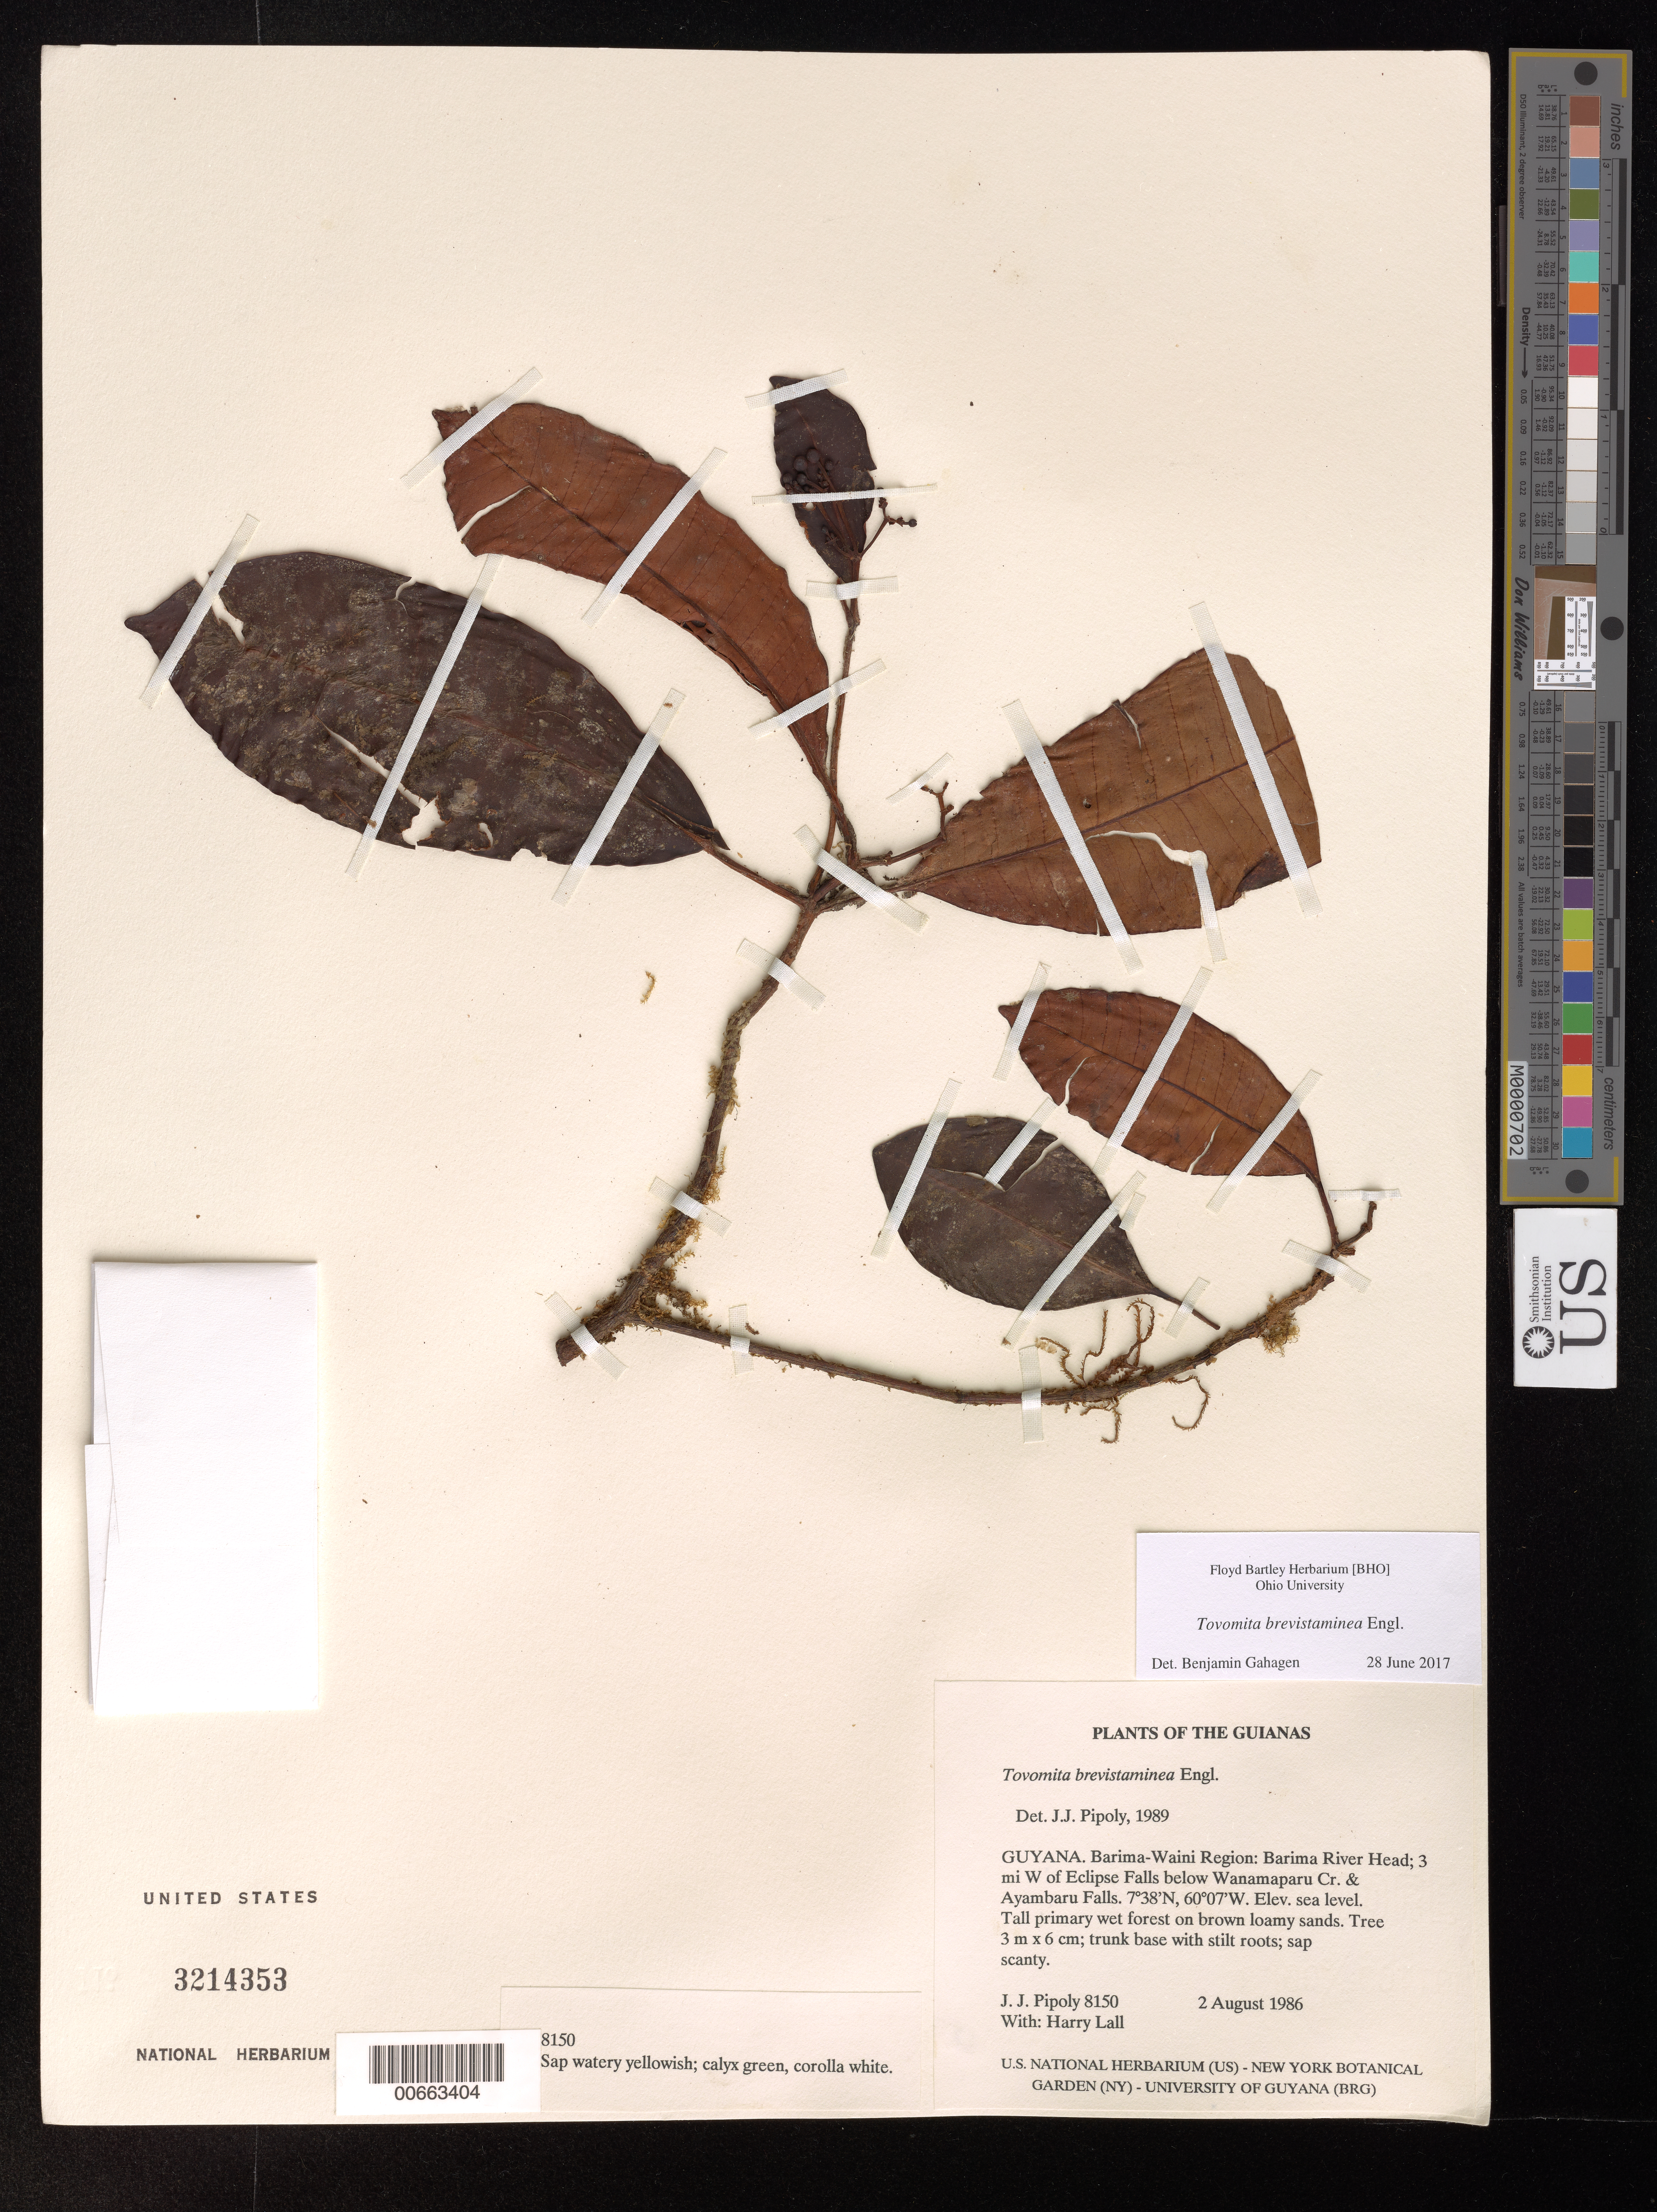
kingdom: Plantae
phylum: Tracheophyta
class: Magnoliopsida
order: Malpighiales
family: Clusiaceae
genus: Tovomita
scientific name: Tovomita brevistaminea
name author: Engl.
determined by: Pipoly, J. J., III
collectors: J. J. Pipoly & H. Lall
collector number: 8150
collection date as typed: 2 August 1986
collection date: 1986-08-02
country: Guyana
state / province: Barima-Waini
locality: Barima River head; 3 mi W of Eclipse Falls below Wanamaparu Cr. & Ayambaru Falls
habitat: Tall primary wet forest on brown loamy sands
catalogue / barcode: US 3214353